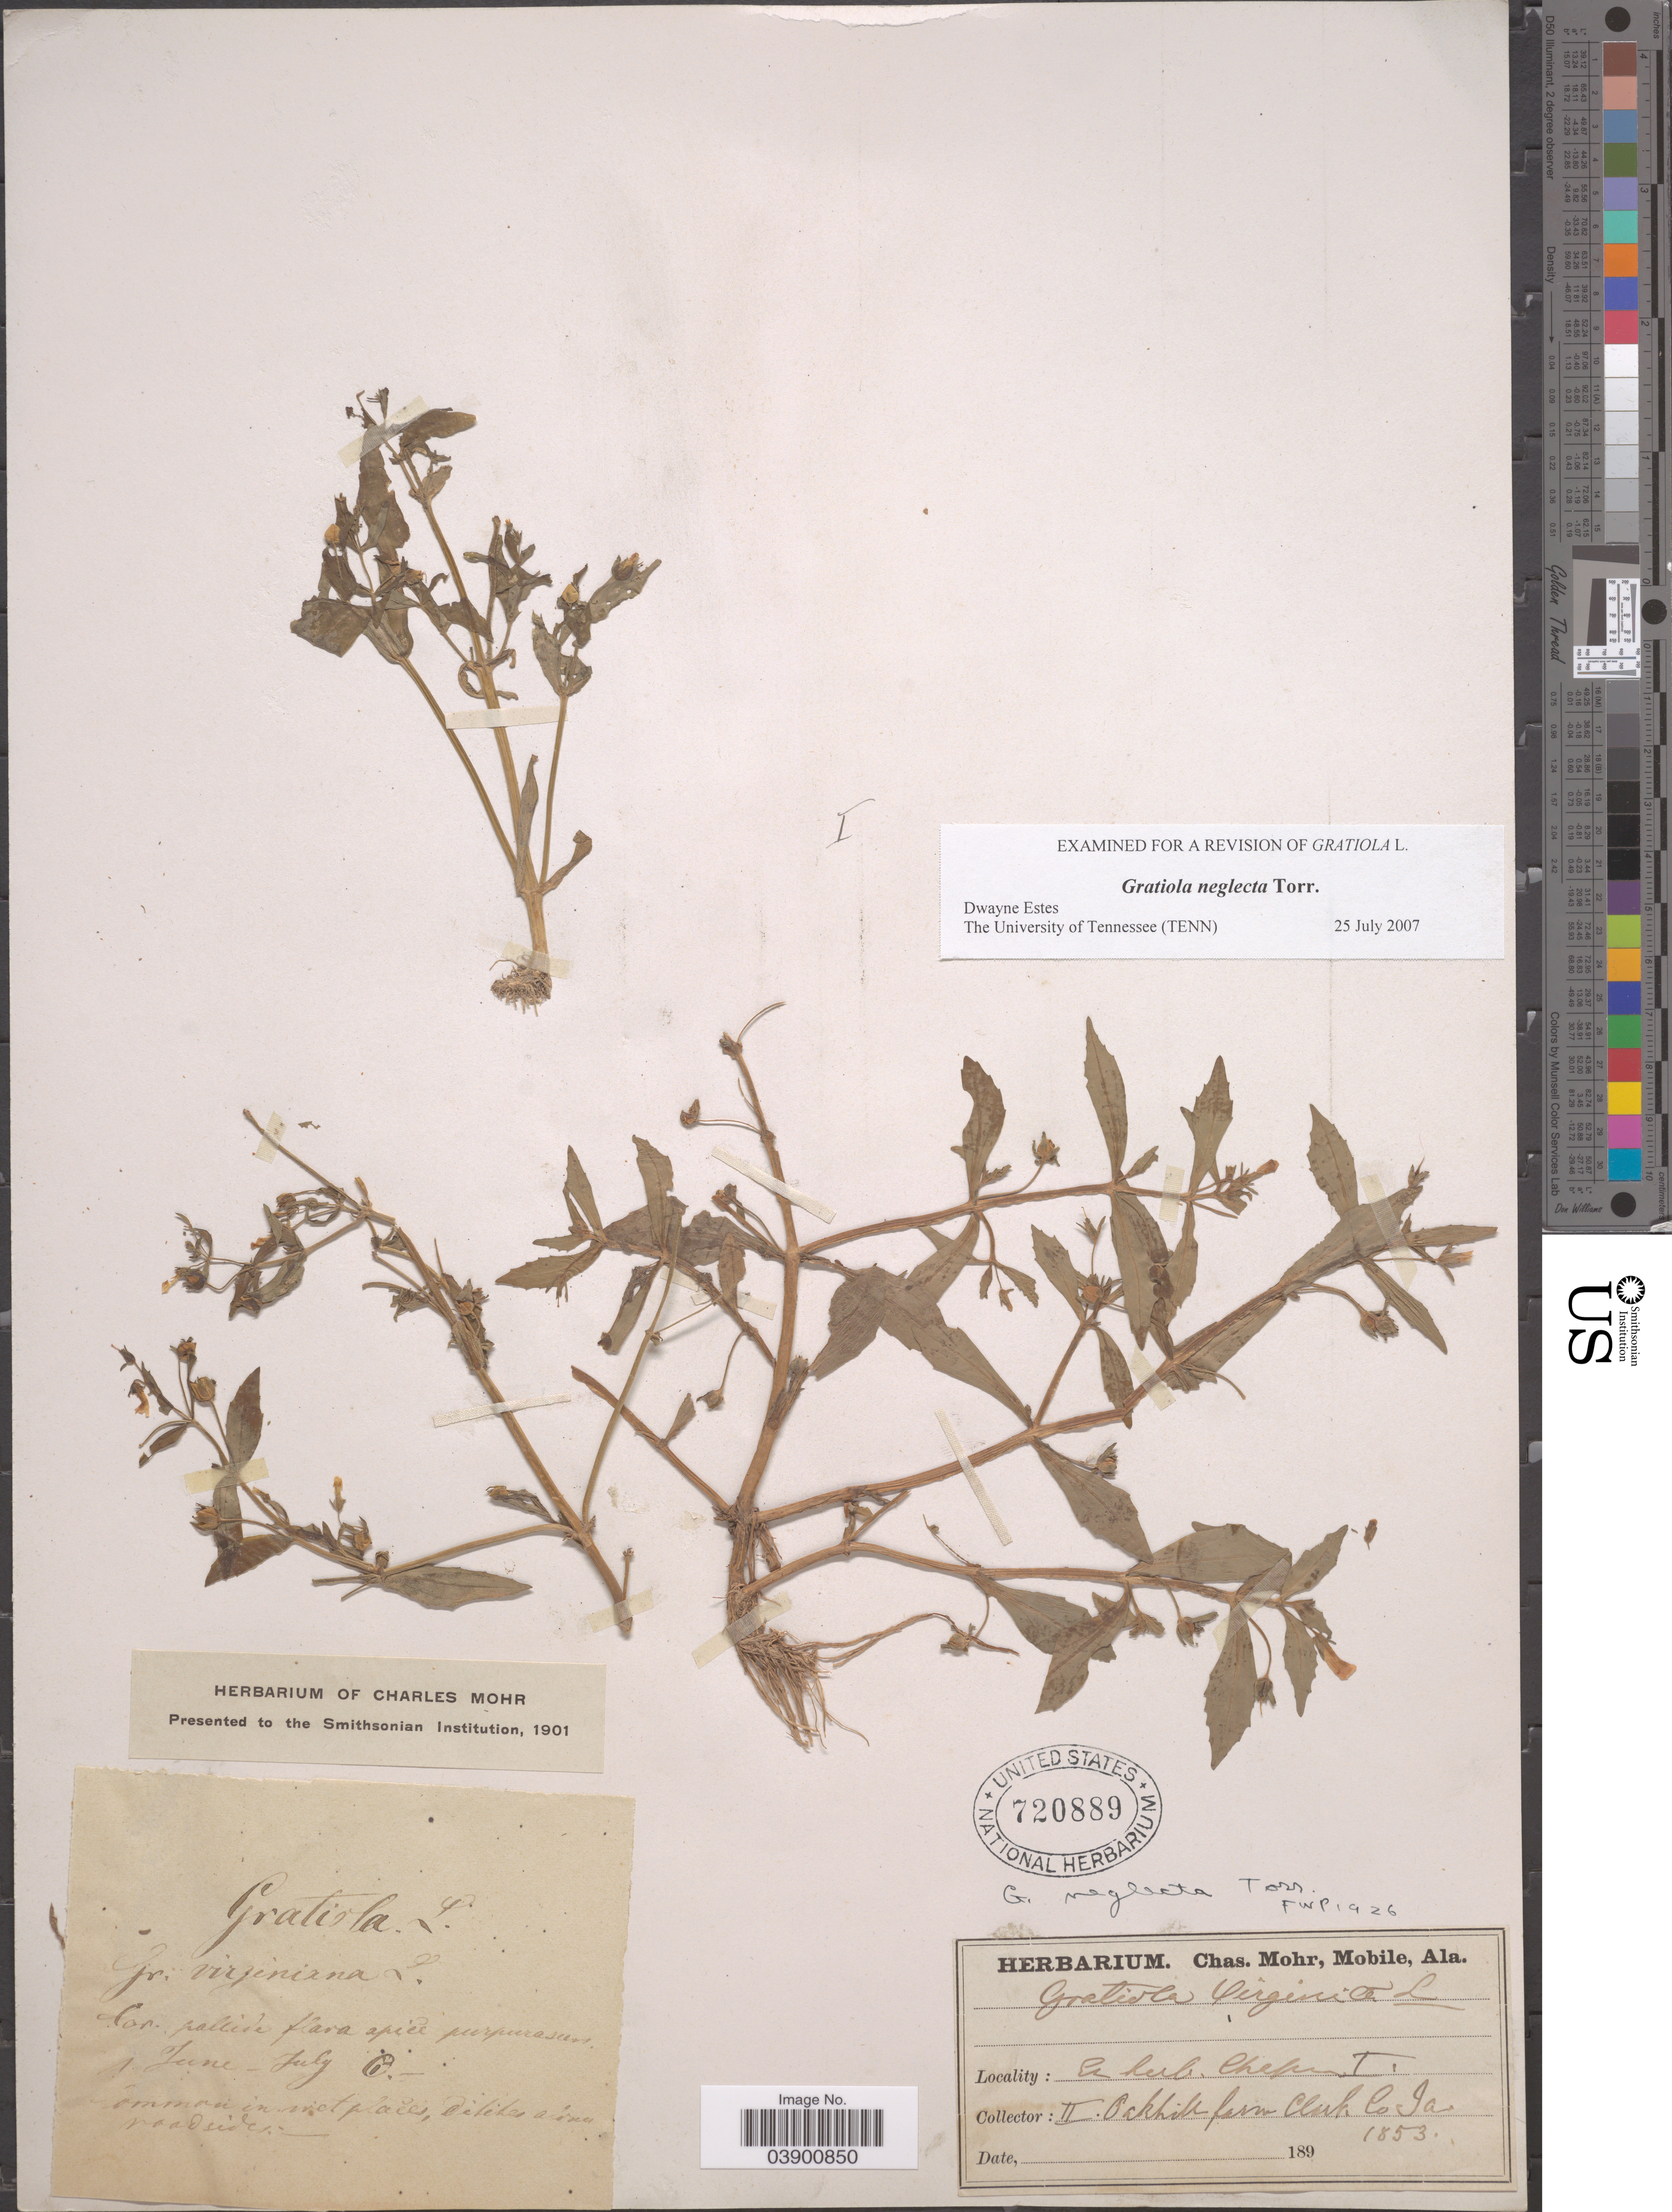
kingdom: Plantae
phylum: Tracheophyta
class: Magnoliopsida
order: Lamiales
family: Plantaginaceae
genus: Gratiola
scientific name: Gratiola neglecta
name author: Torr.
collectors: ex herb. Charles Mohr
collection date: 1853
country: United States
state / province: Iowa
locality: II. Oakhill farm Clark Co.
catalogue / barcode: US 720889